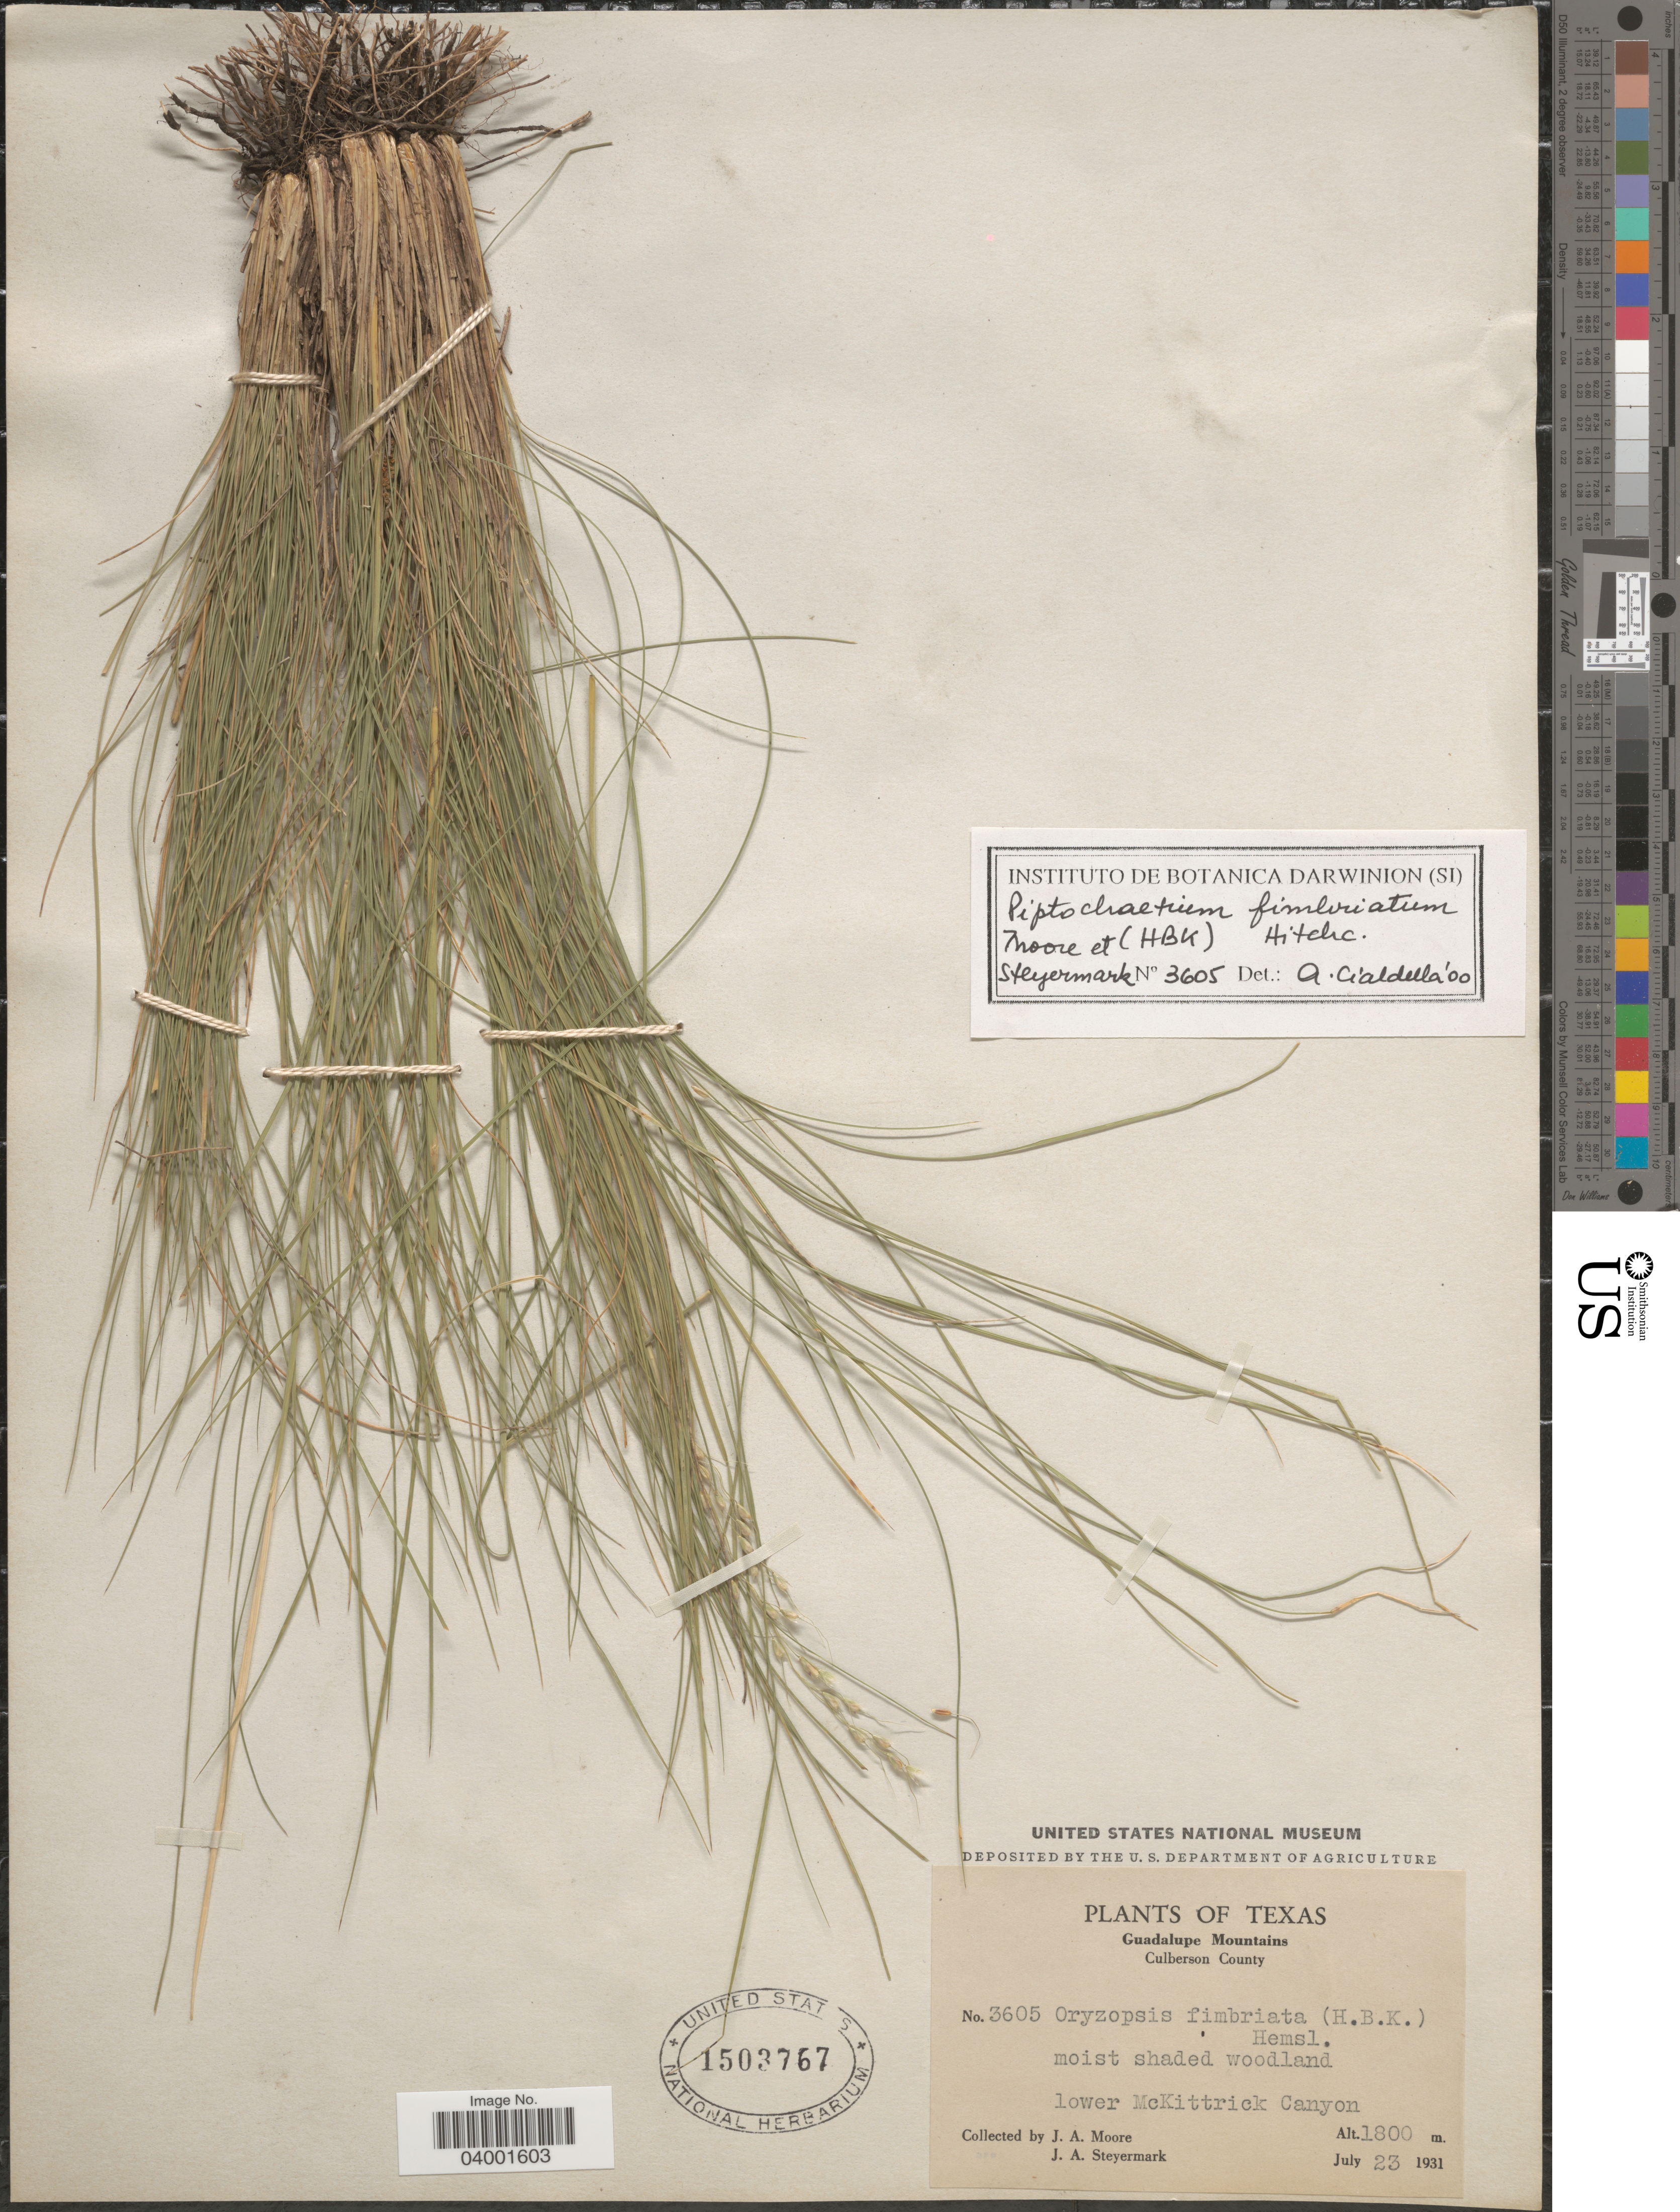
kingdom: Plantae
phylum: Tracheophyta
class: Liliopsida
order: Poales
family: Poaceae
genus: Piptochaetium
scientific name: Piptochaetium fimbriatum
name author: (Kunth) Hitchc.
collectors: J. A. Moore & J. Steyermark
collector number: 3605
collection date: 1931-07-23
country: United States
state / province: Texas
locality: Guadalupe Mountains. Culberson County. Moist shaded woodland. Lower McKittrick Canyon.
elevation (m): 1800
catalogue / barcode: US 1503767